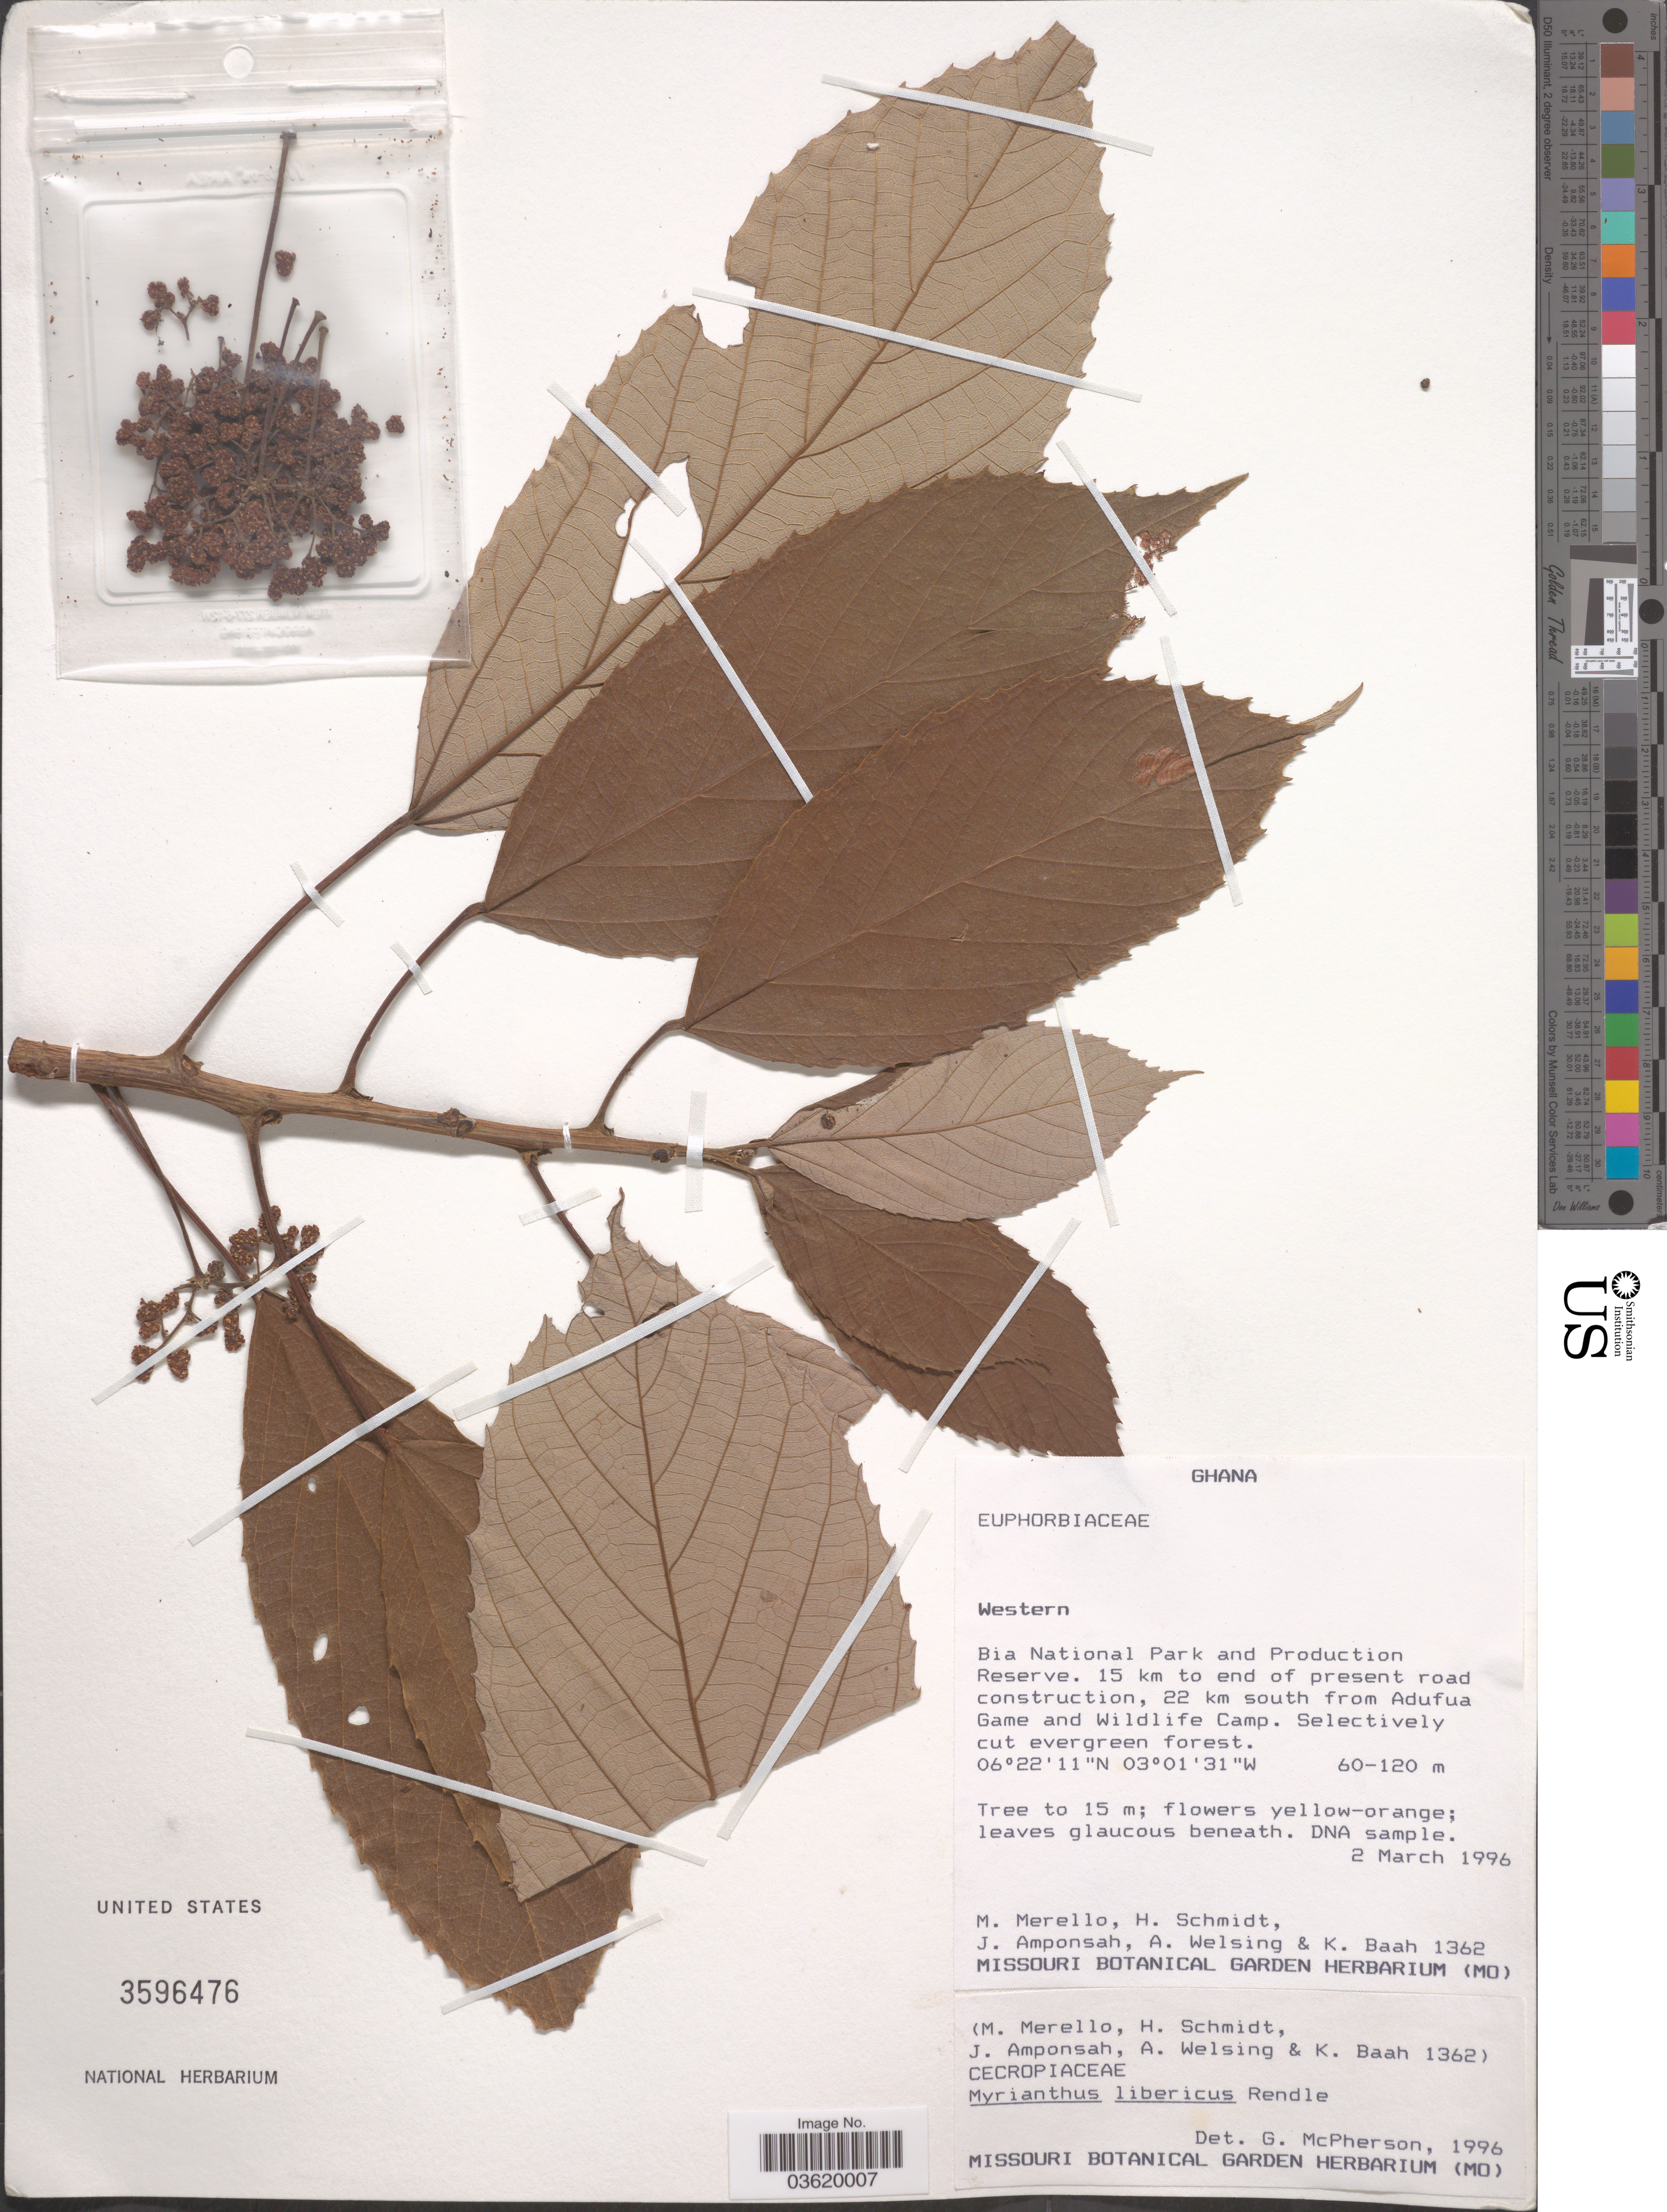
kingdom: Plantae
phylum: Tracheophyta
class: Magnoliopsida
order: Rosales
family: Urticaceae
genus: Myrianthus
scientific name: Myrianthus libericus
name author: Rendle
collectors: M. Merello, H. Schmidt, J. Amponsah, A. Welsing & K. Baah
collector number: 1362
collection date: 1996-03-02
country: Ghana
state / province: Western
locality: Bia National Park and Production Reserve. 15 km to end of present road construction, 22 km south from Adufua Game and Wildlife Camp.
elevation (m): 60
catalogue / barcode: US 3596476